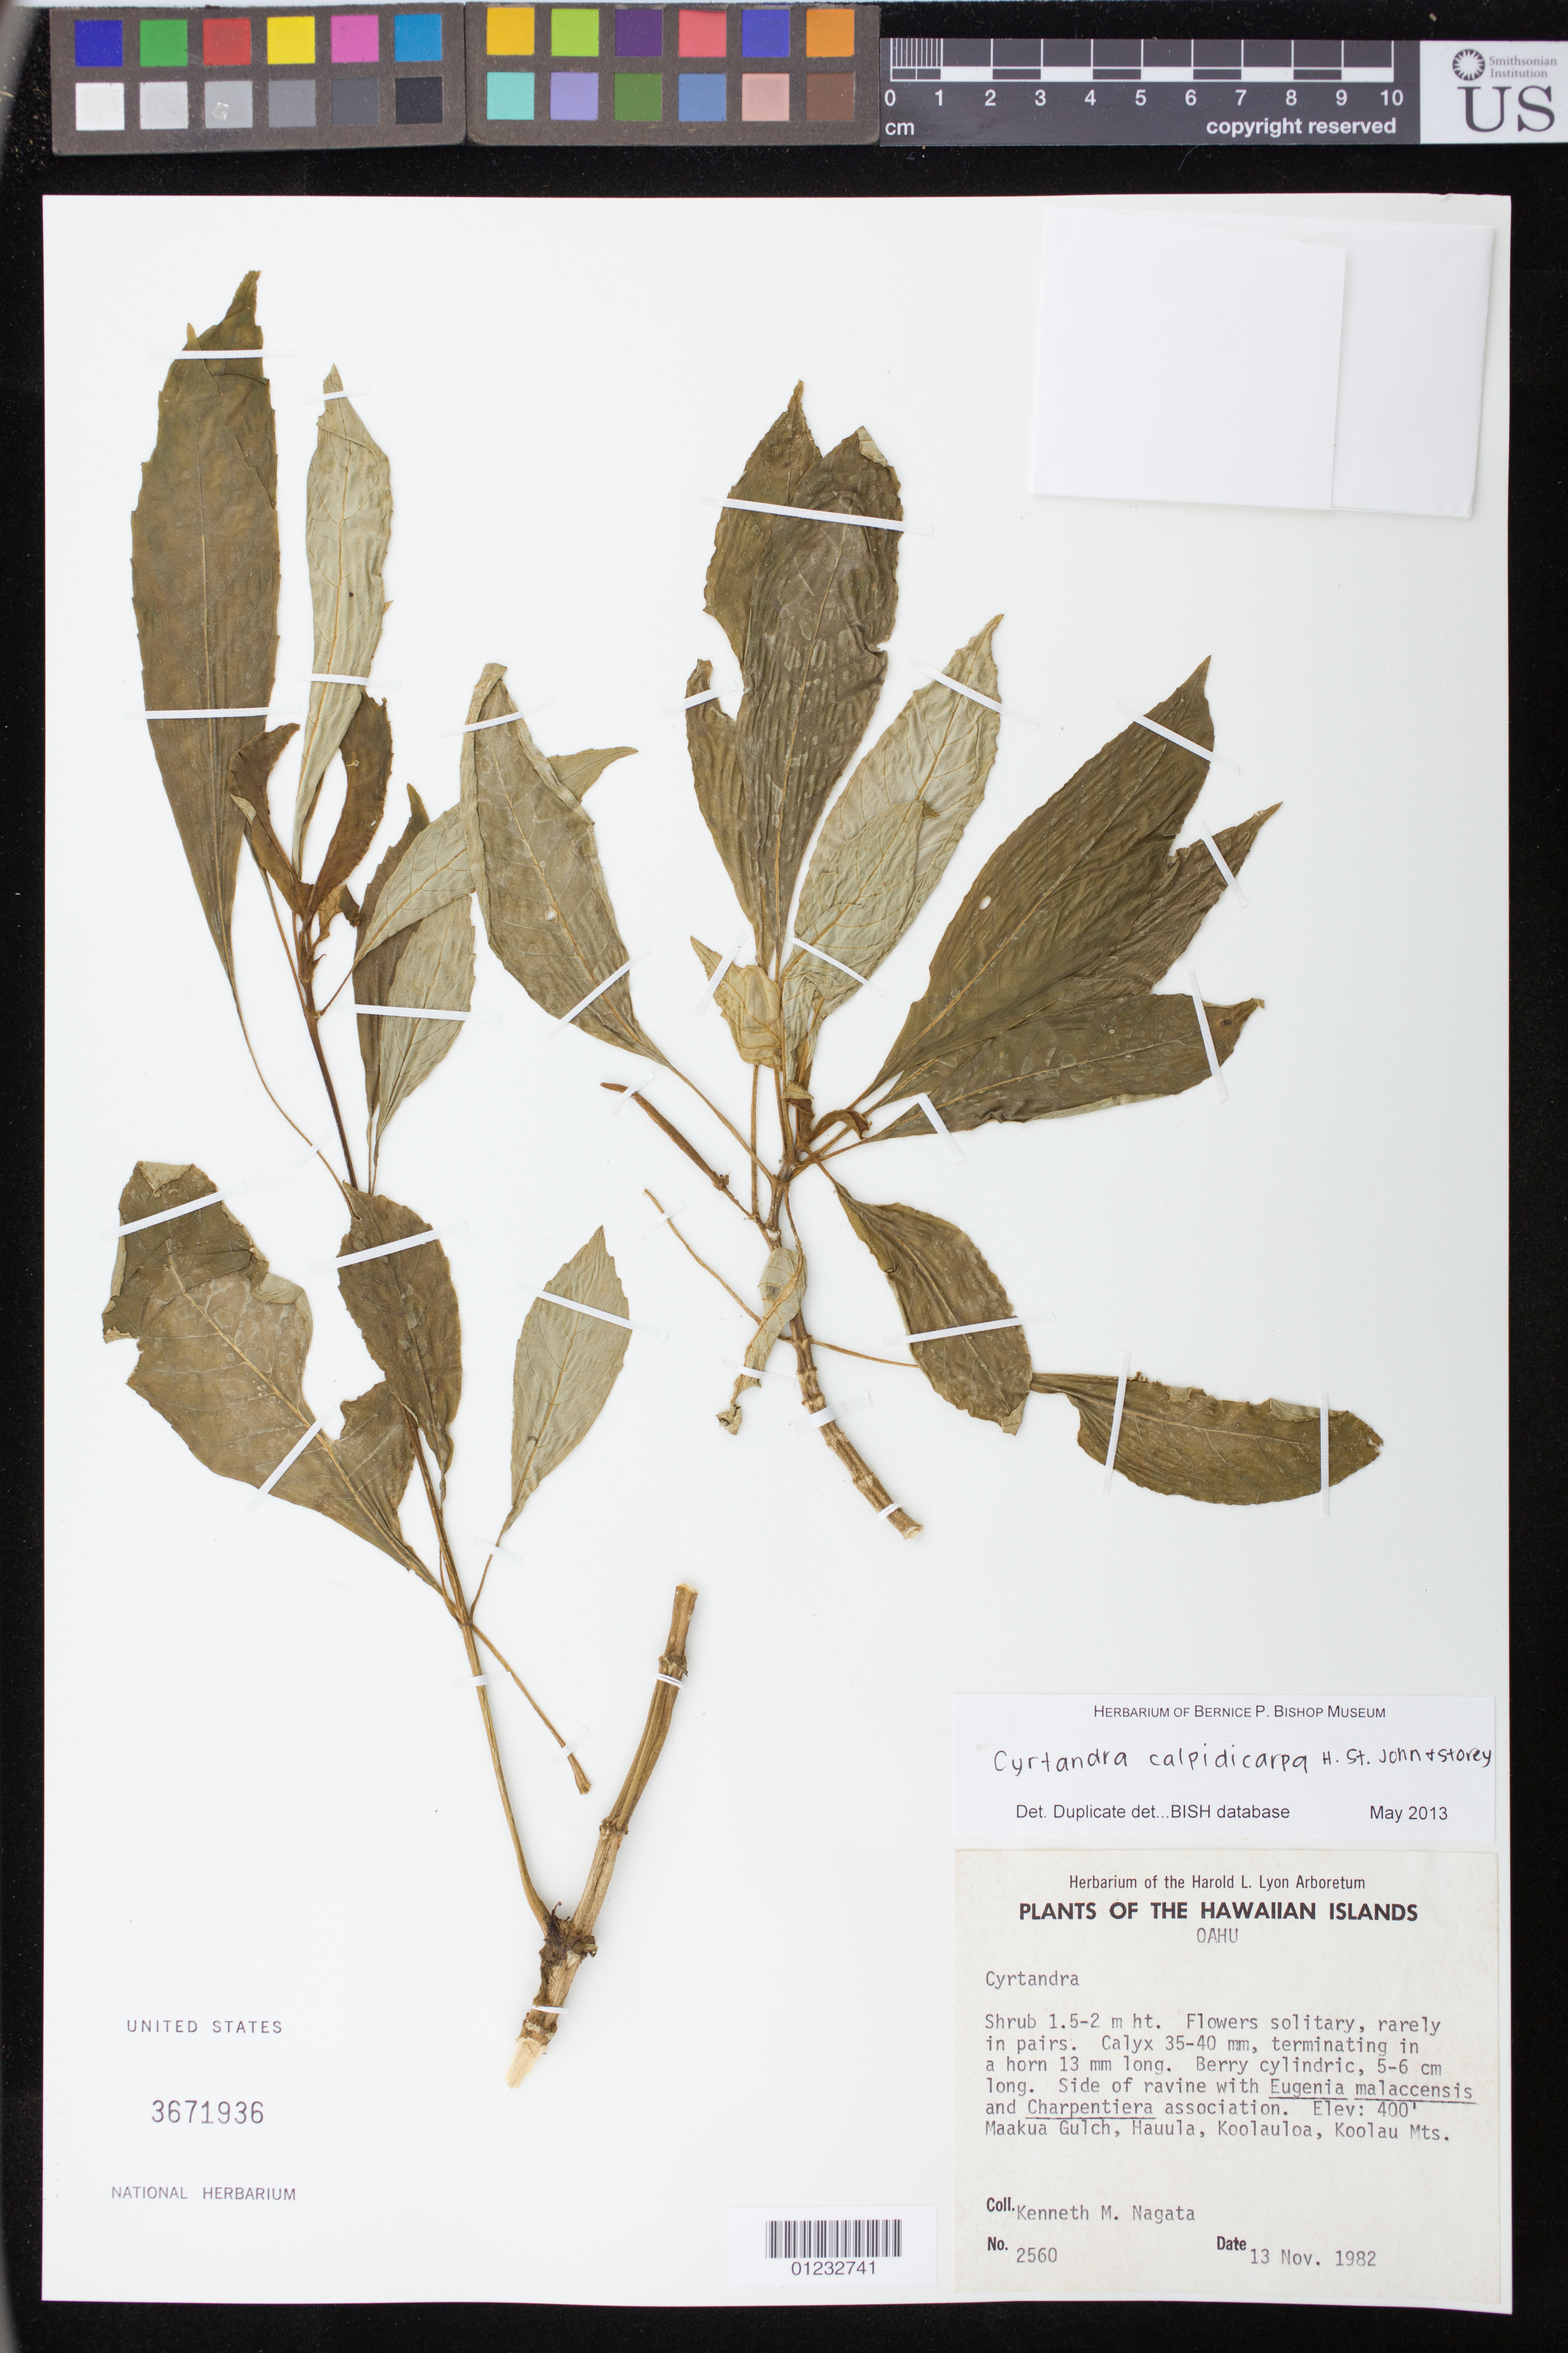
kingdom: Plantae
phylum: Tracheophyta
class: Magnoliopsida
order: Lamiales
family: Gesneriaceae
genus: Cyrtandra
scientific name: Cyrtandra calpidicarpa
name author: (Rock) H. St. John & Storey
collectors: K. Nagata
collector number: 2560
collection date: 1982-11-13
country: United States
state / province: Hawaii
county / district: Honolulu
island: Oahu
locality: Koolau Mts., Maakua Gulch, Hauula, Koolauloa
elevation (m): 122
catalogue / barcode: US 3671936